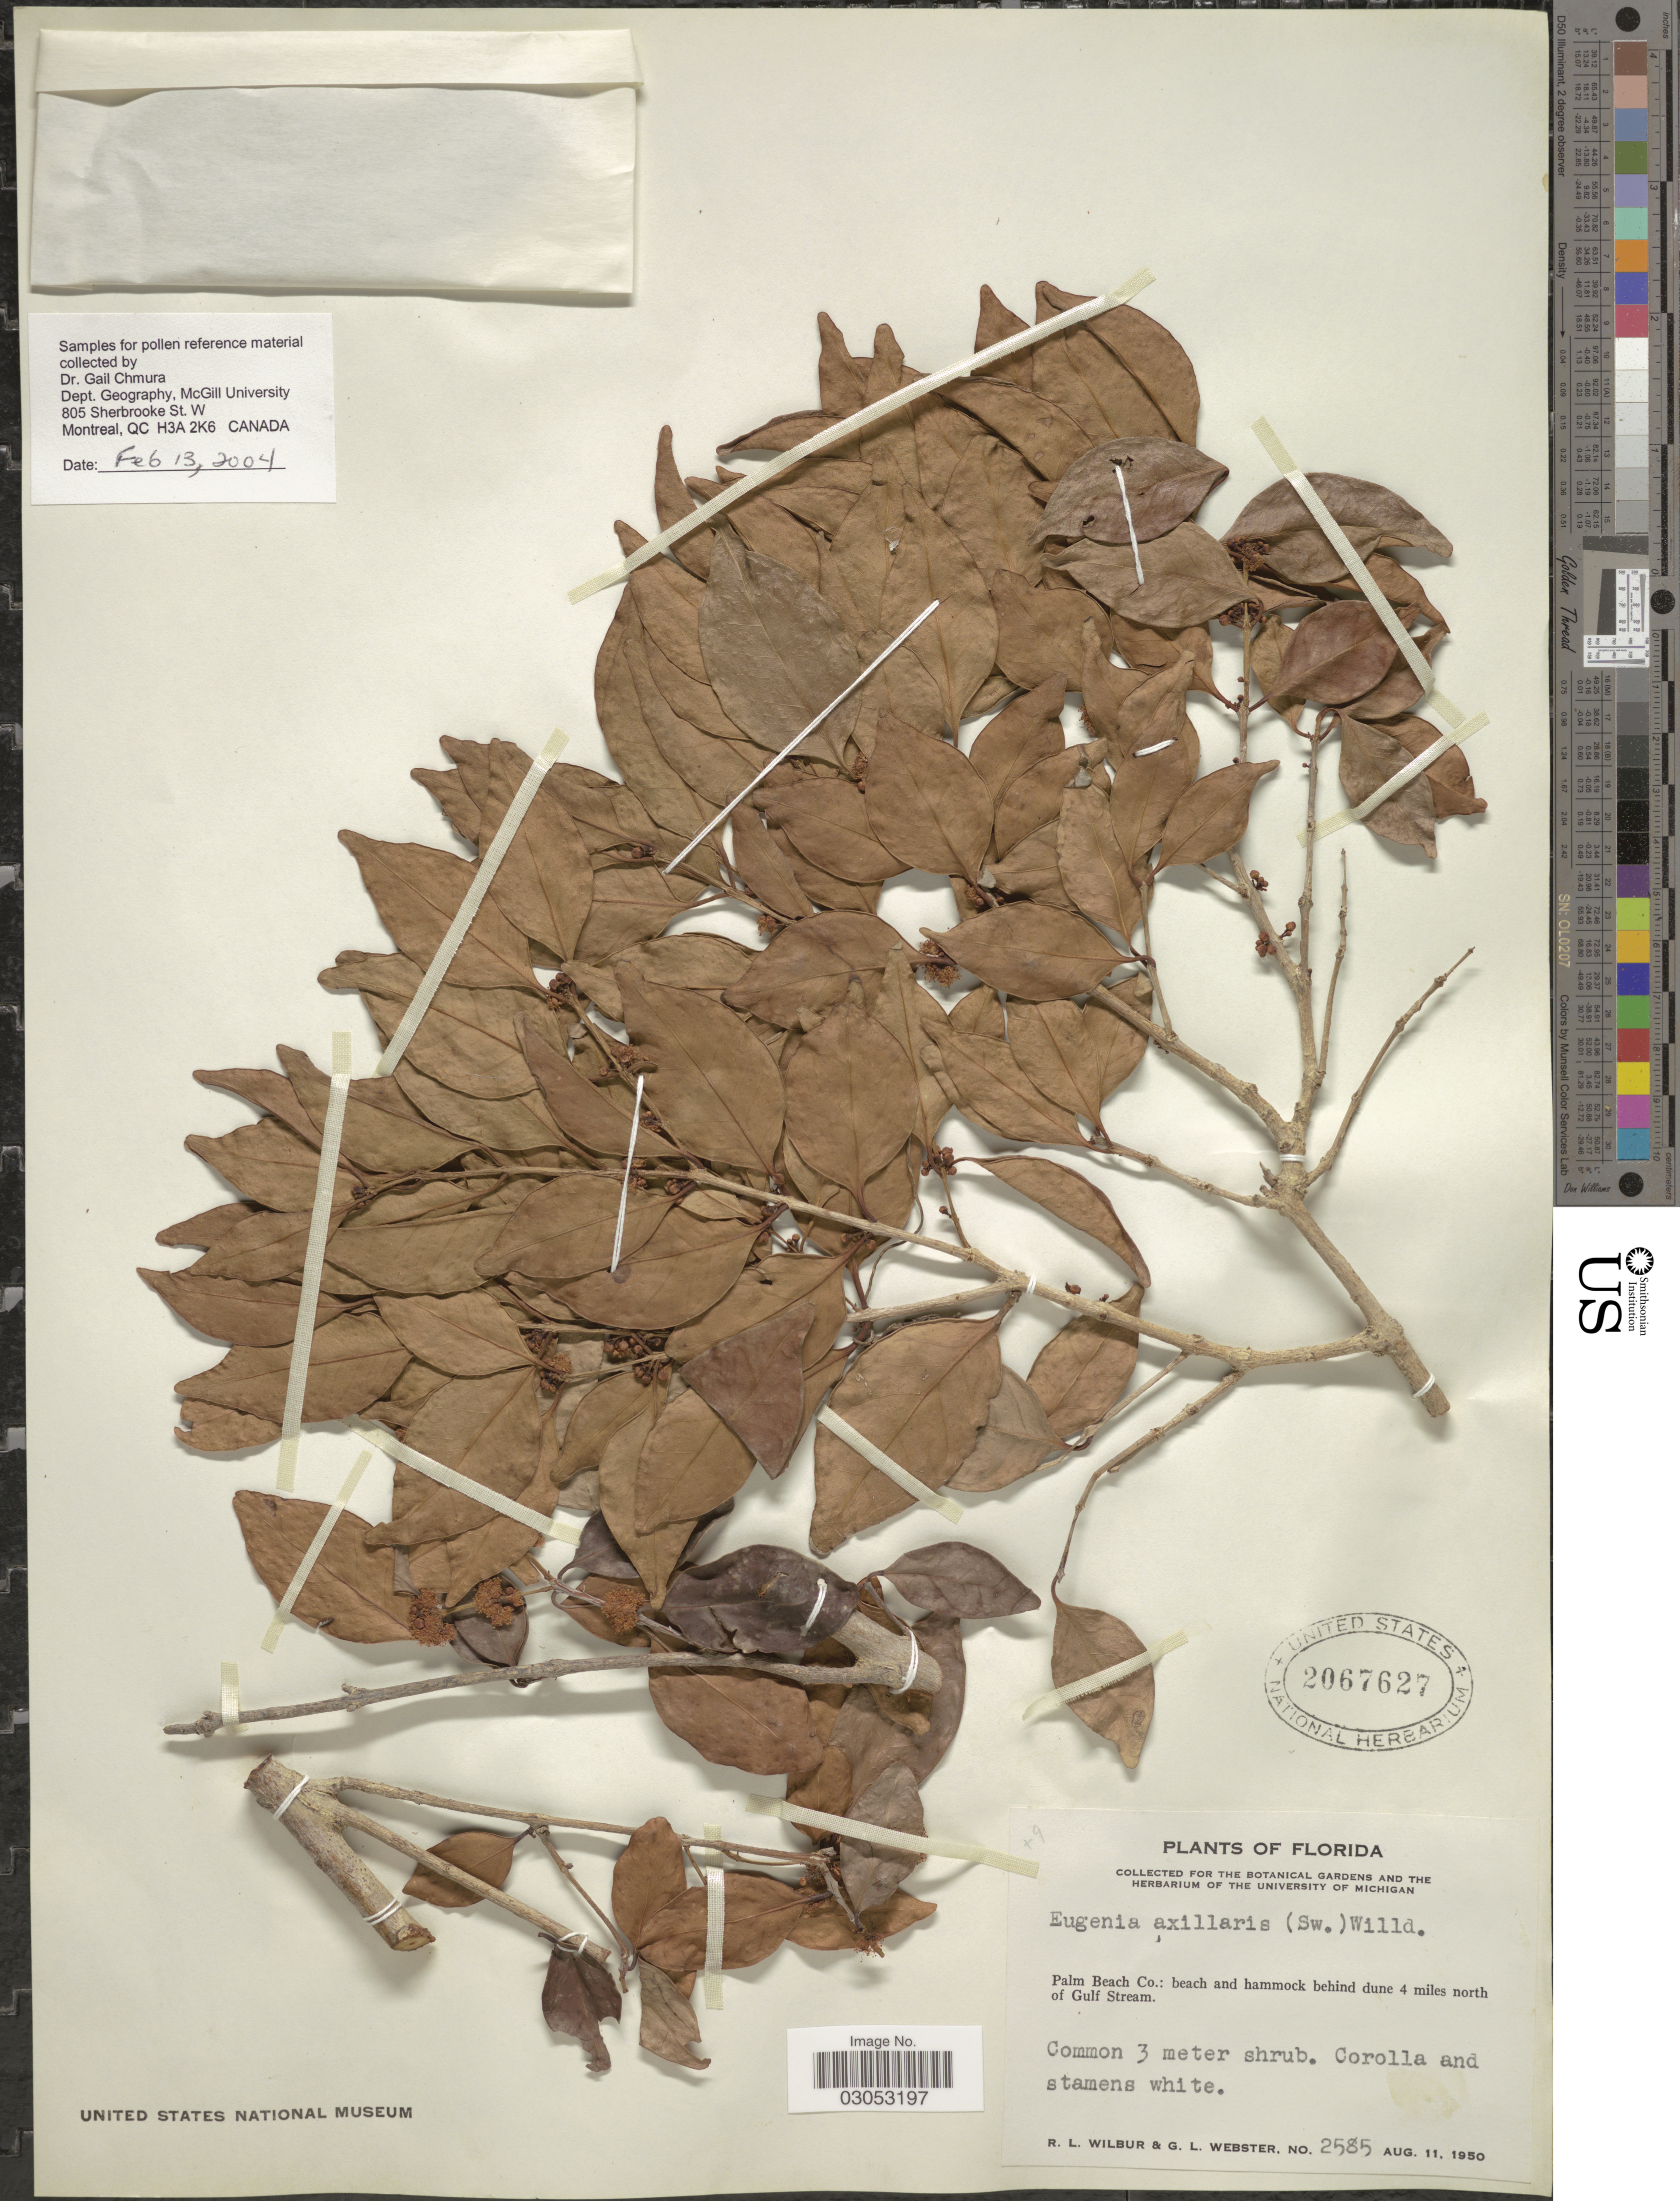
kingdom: Plantae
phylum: Tracheophyta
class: Magnoliopsida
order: Myrtales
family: Myrtaceae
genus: Eugenia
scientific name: Eugenia axillaris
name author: (Sw.) Willd.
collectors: R. L. Wilbur & G. L. Webster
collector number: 2585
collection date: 1950-08-11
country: United States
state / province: Florida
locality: Palm Beach Co.: beach and hammock behind dune 4 miles north of Gulf Stream.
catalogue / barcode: US 2067627